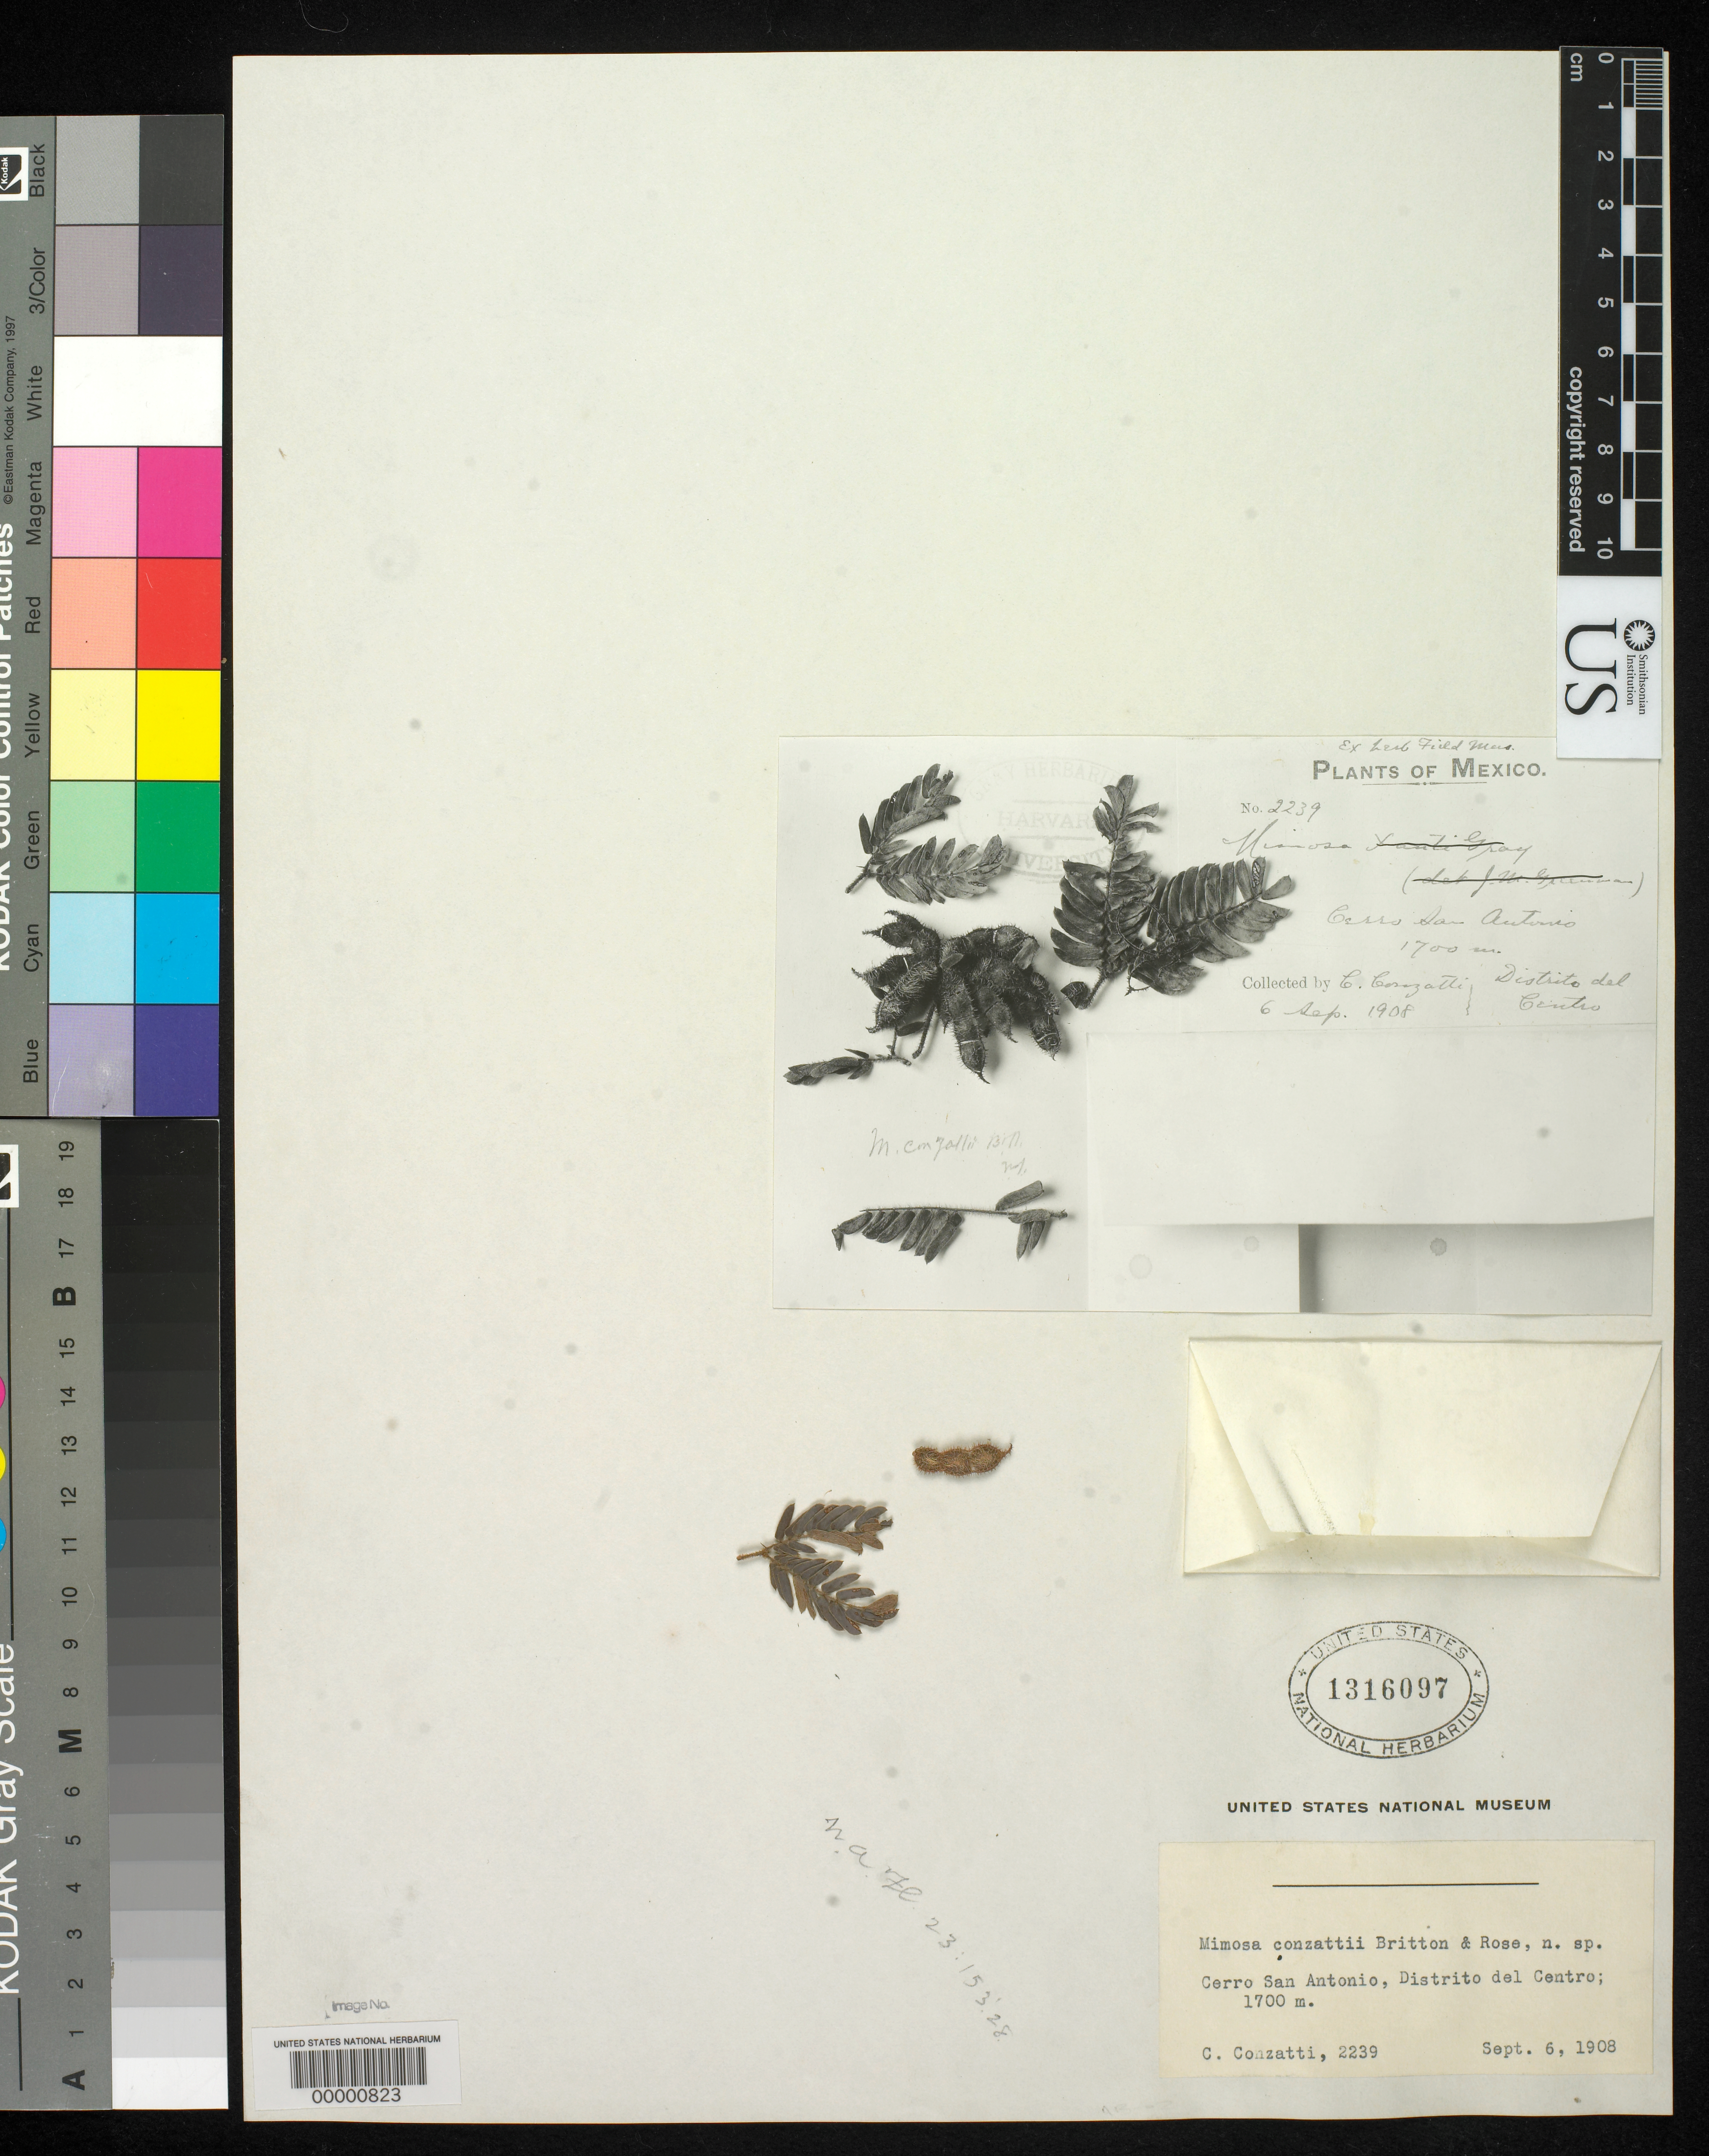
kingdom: Plantae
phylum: Tracheophyta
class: Magnoliopsida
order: Fabales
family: Fabaceae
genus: Mimosa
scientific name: Mimosa conzattii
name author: Britton & Rose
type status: Type Fragment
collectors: C. Conzatti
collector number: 2239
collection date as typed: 06 Sep 1908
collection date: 1908-09-06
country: Mexico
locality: Cerro San Antonio.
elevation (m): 1700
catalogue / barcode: US 1316097